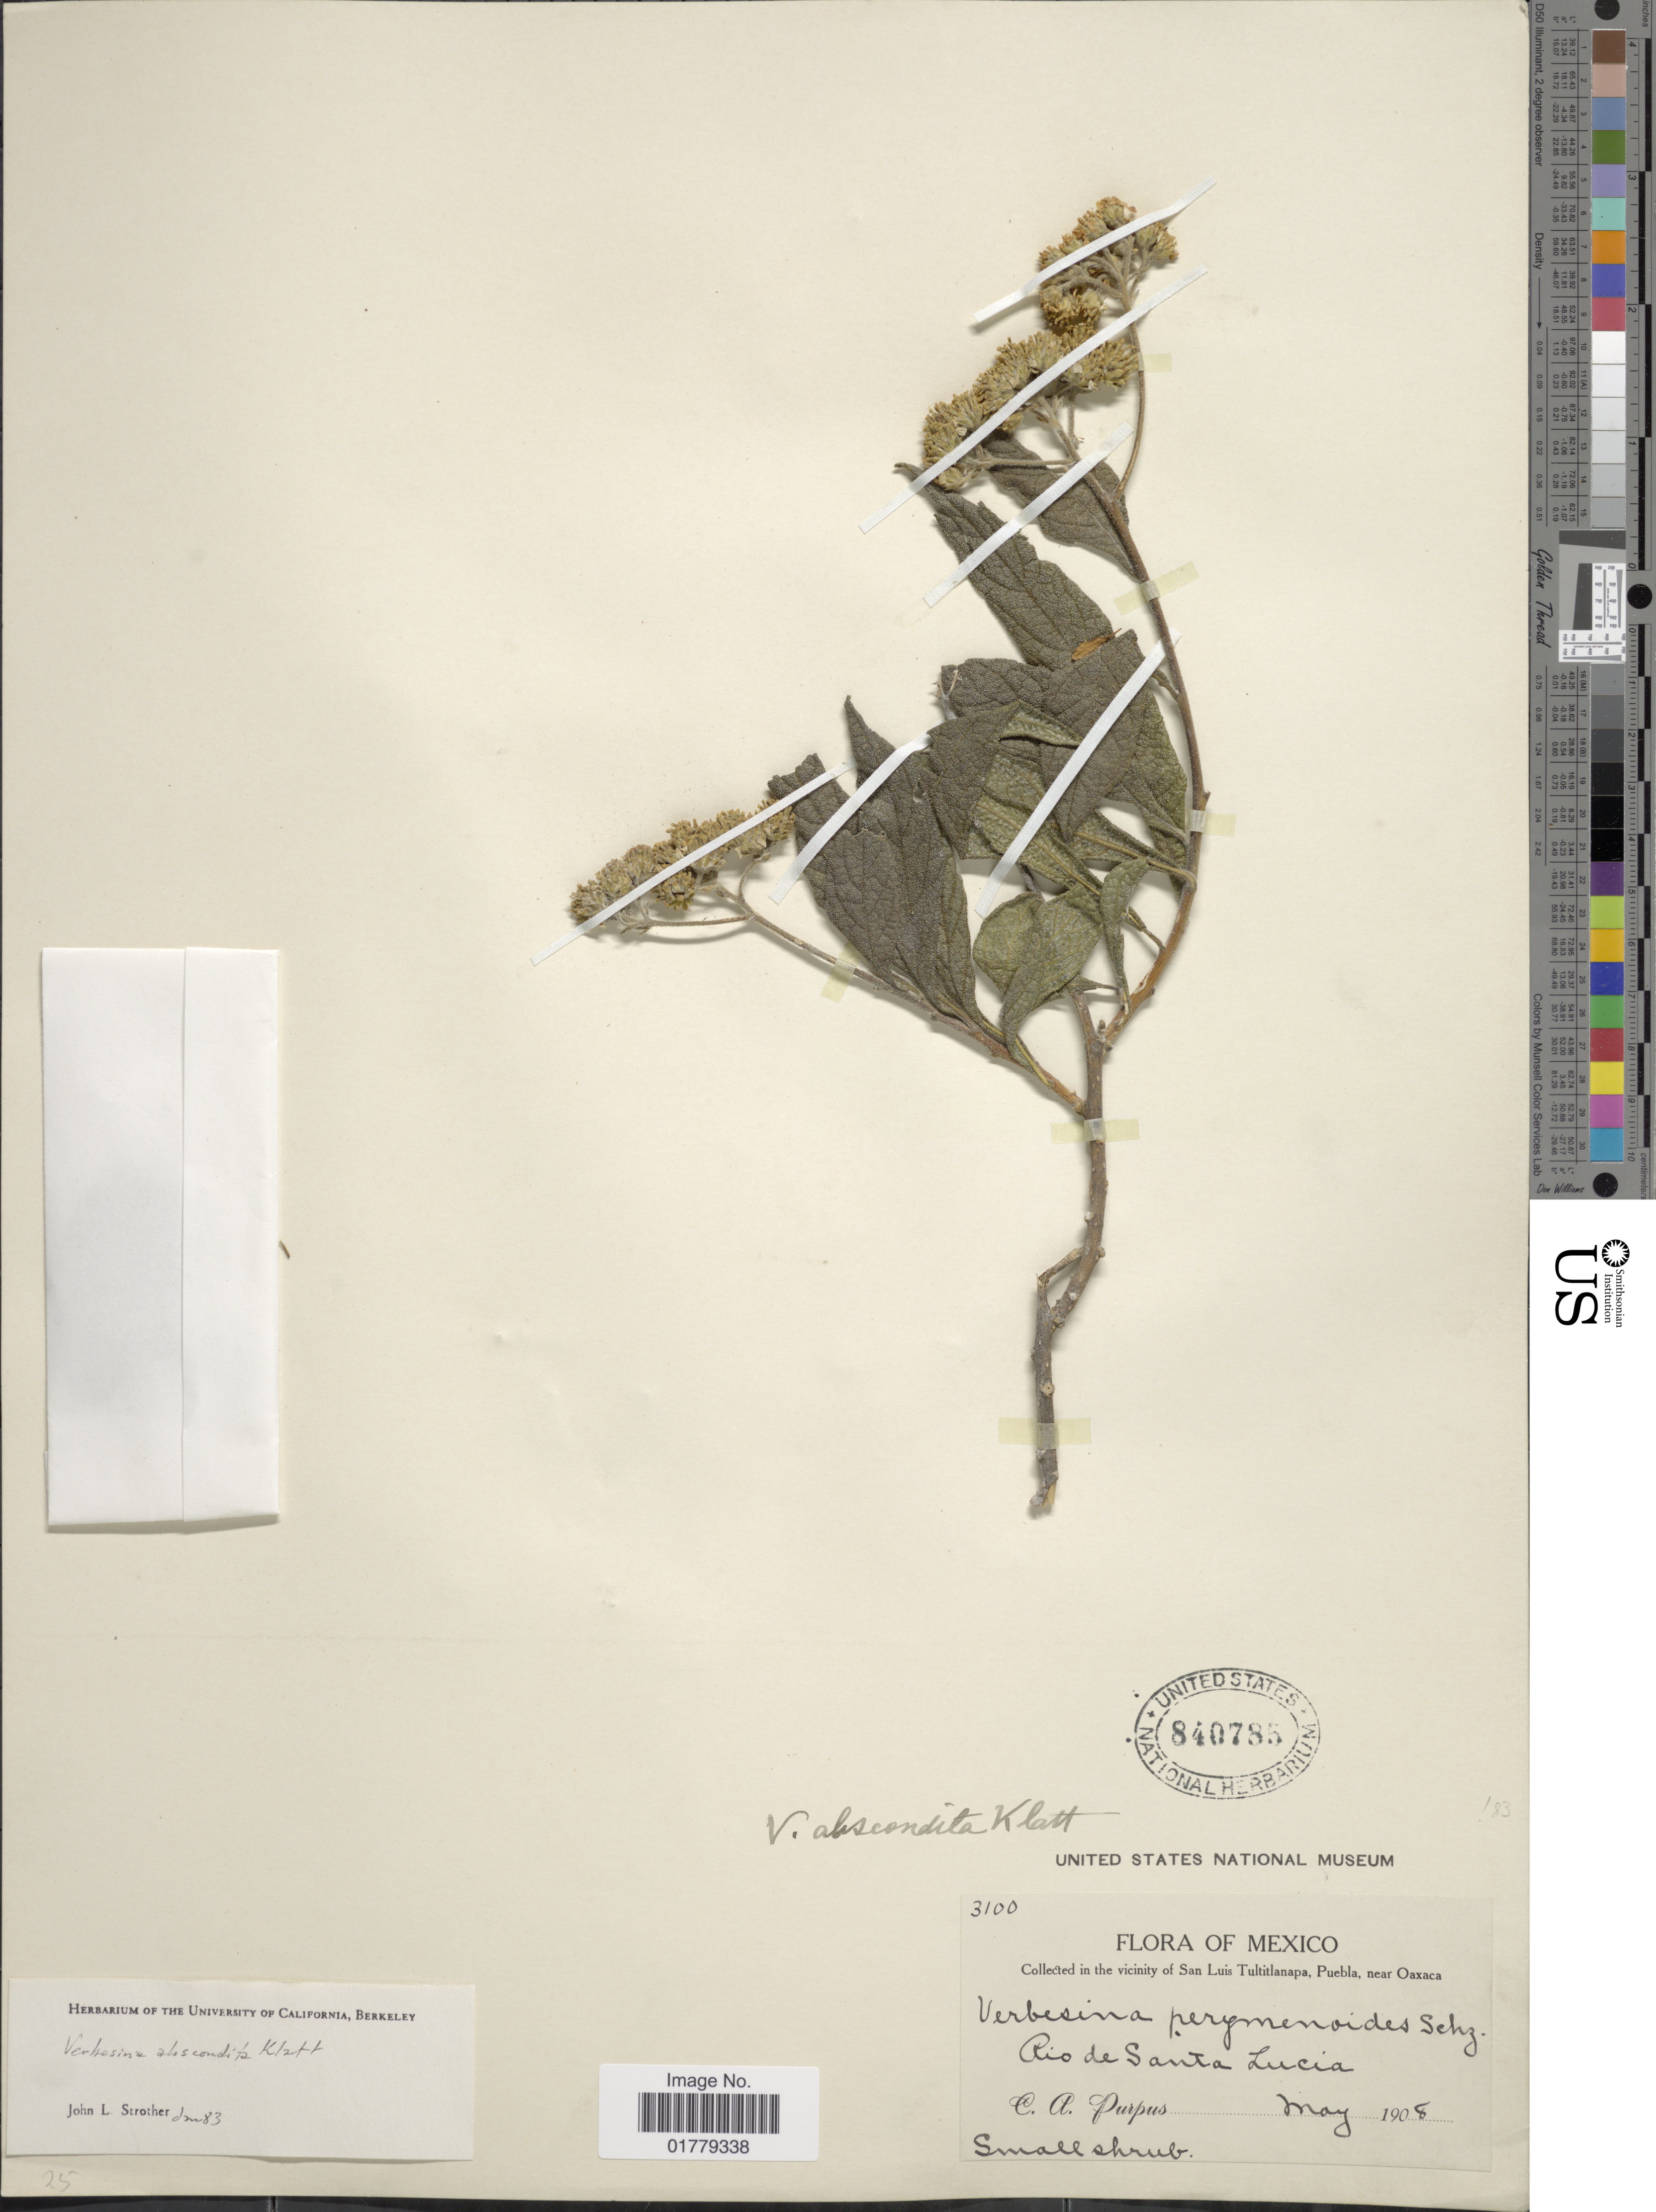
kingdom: Plantae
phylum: Tracheophyta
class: Magnoliopsida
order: Asterales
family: Asteraceae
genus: Verbesina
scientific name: Verbesina abscondita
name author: Klatt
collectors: C. A. Purpus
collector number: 3100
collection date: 1908-05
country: Mexico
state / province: Puebla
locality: In the vicinity of San Luis Tultitlanapa, Puebla, near Oaxaca. Rio de Santa Lucia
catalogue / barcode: US 840785